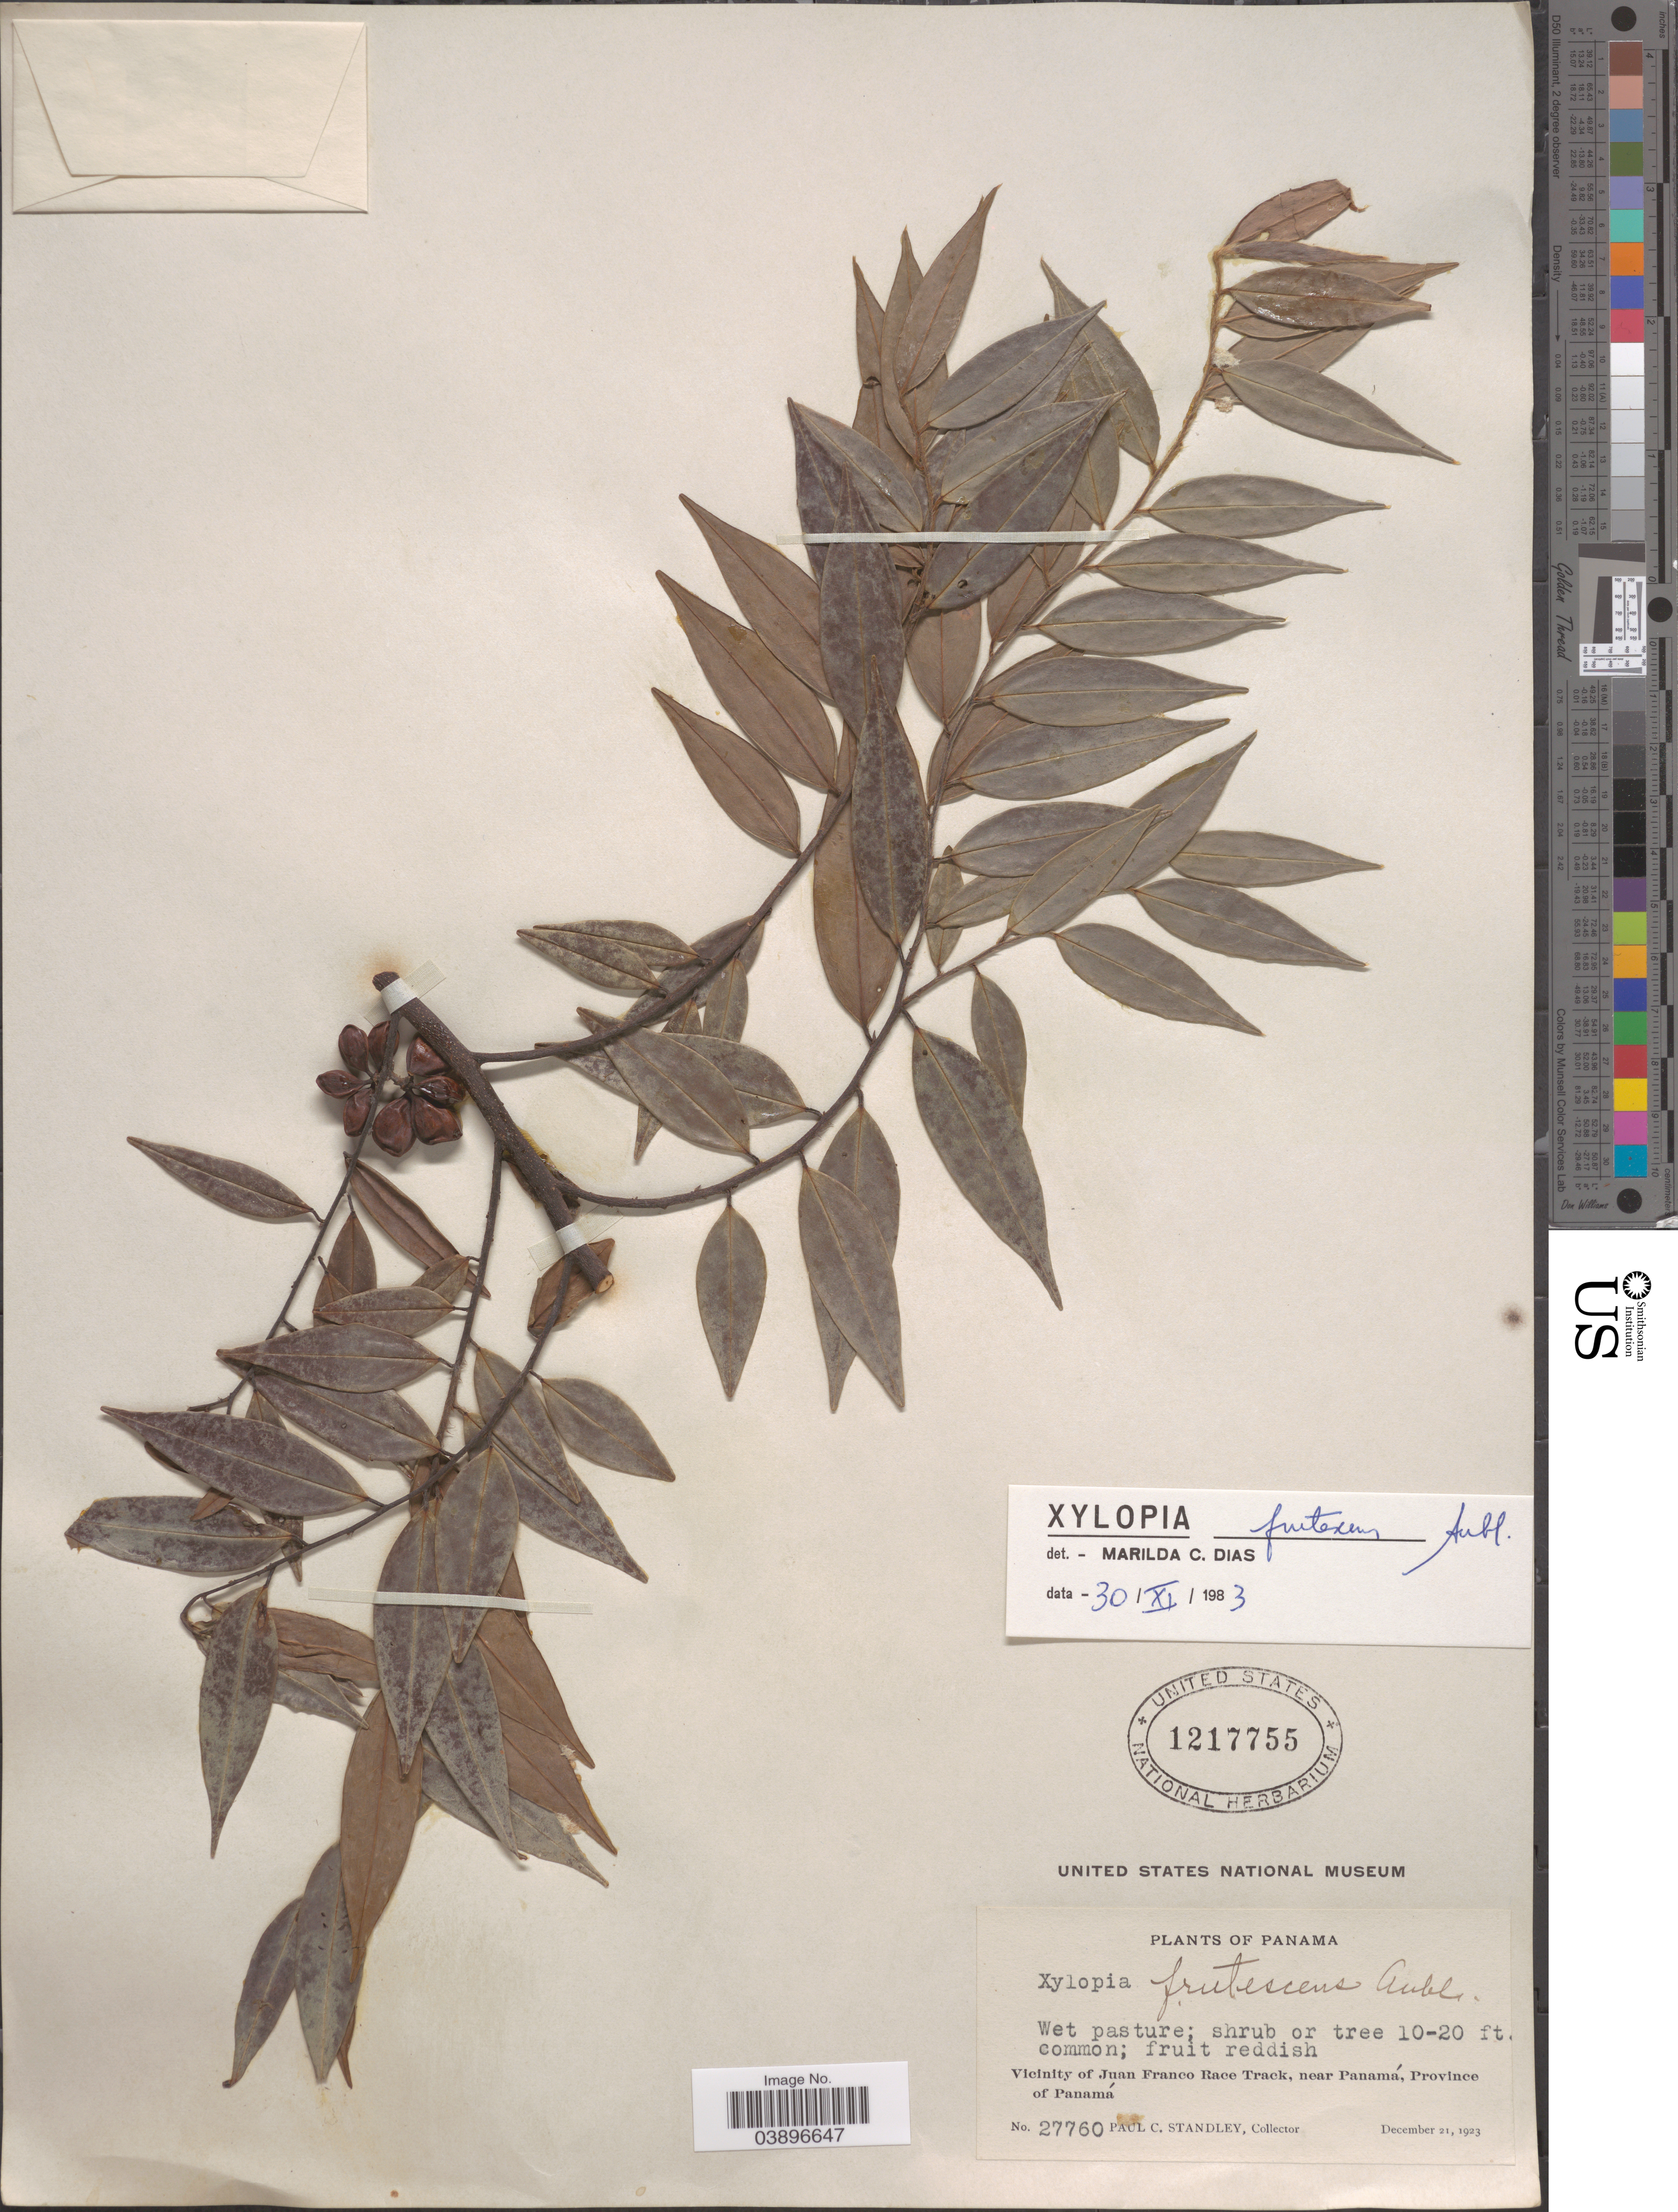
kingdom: Plantae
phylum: Tracheophyta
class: Magnoliopsida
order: Magnoliales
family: Annonaceae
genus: Xylopia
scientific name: Xylopia frutescens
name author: Aubl.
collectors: P. C. Standley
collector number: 27760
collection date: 1923-12-21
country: Panama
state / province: Panamá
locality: Vicinity of Juan Franco Race Track, near Panamá.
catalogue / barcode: US 1217755